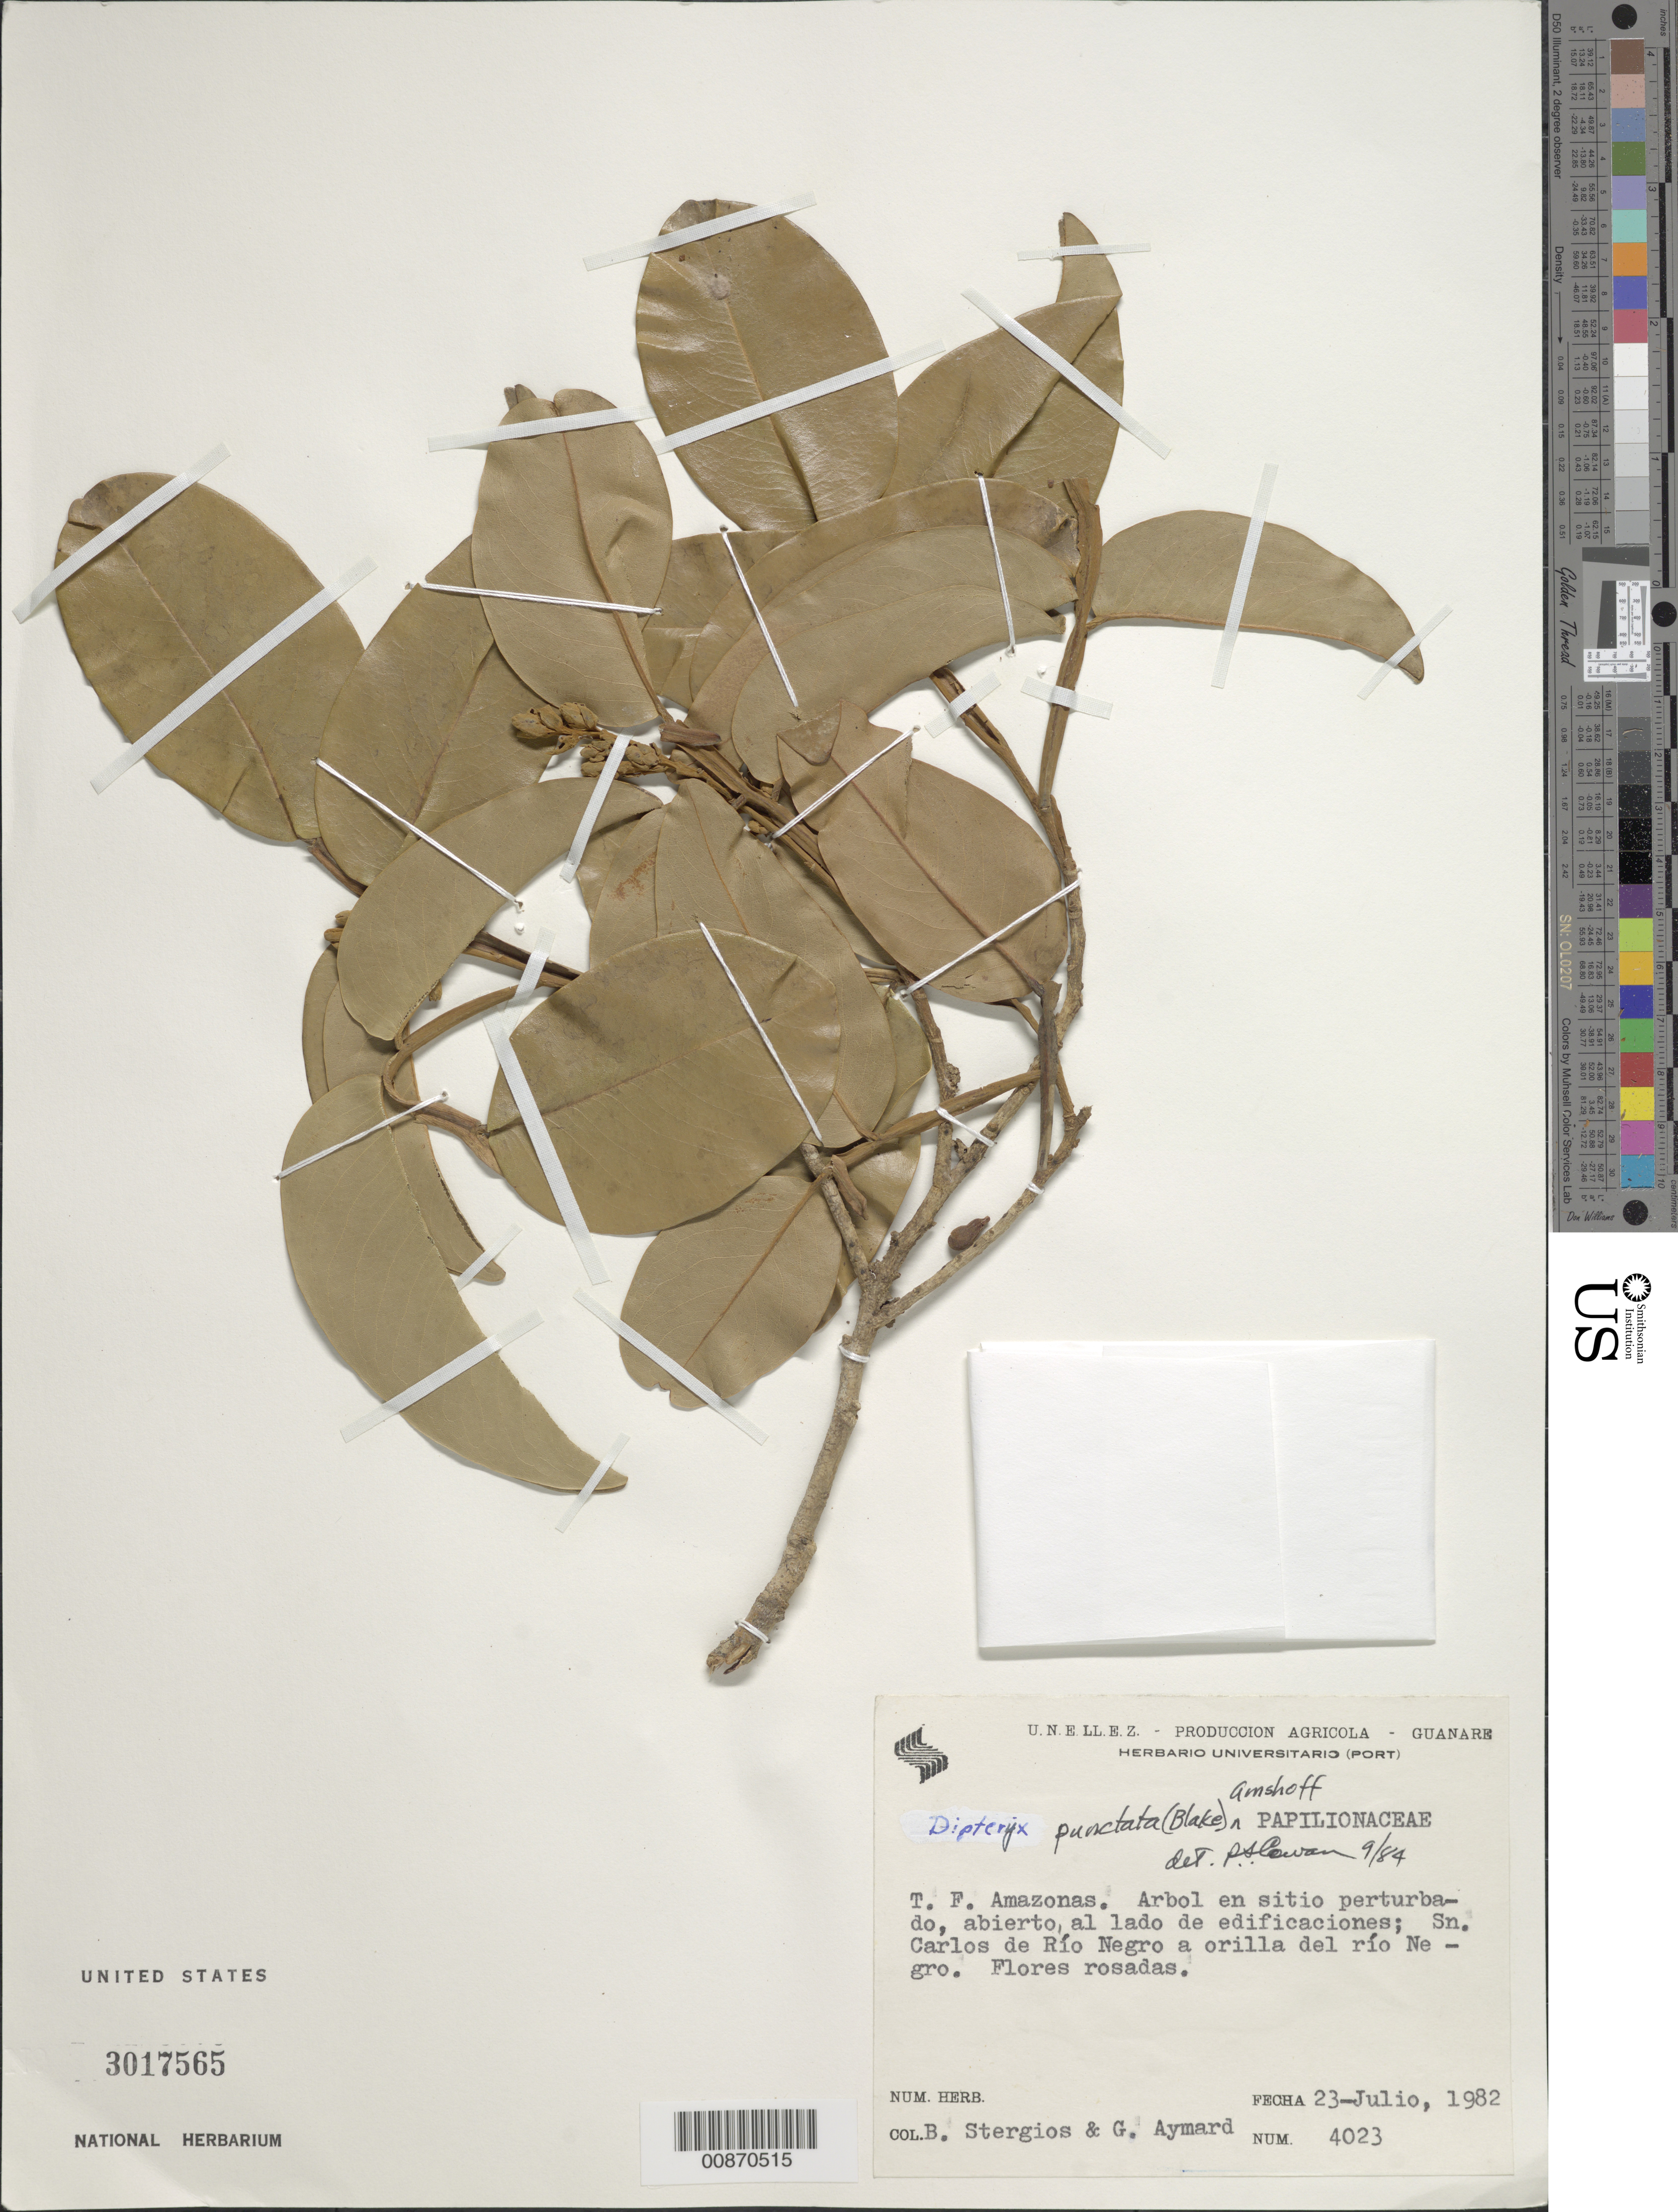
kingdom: Plantae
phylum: Tracheophyta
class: Magnoliopsida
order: Fabales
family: Fabaceae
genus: Dipteryx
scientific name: Dipteryx punctata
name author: (S.F. Blake) Amshoff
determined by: Cowan, R. S.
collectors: B. G. Stergios & G. A. Aymard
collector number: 4023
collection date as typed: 23-Jul-82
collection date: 1982-07-23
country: Venezuela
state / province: Amazonas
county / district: Río Negro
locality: San Carlos del Río Negro, a orilla del Río Negro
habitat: Sitio perturbado, abierto, al lado de edificaciones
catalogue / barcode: US 3017565